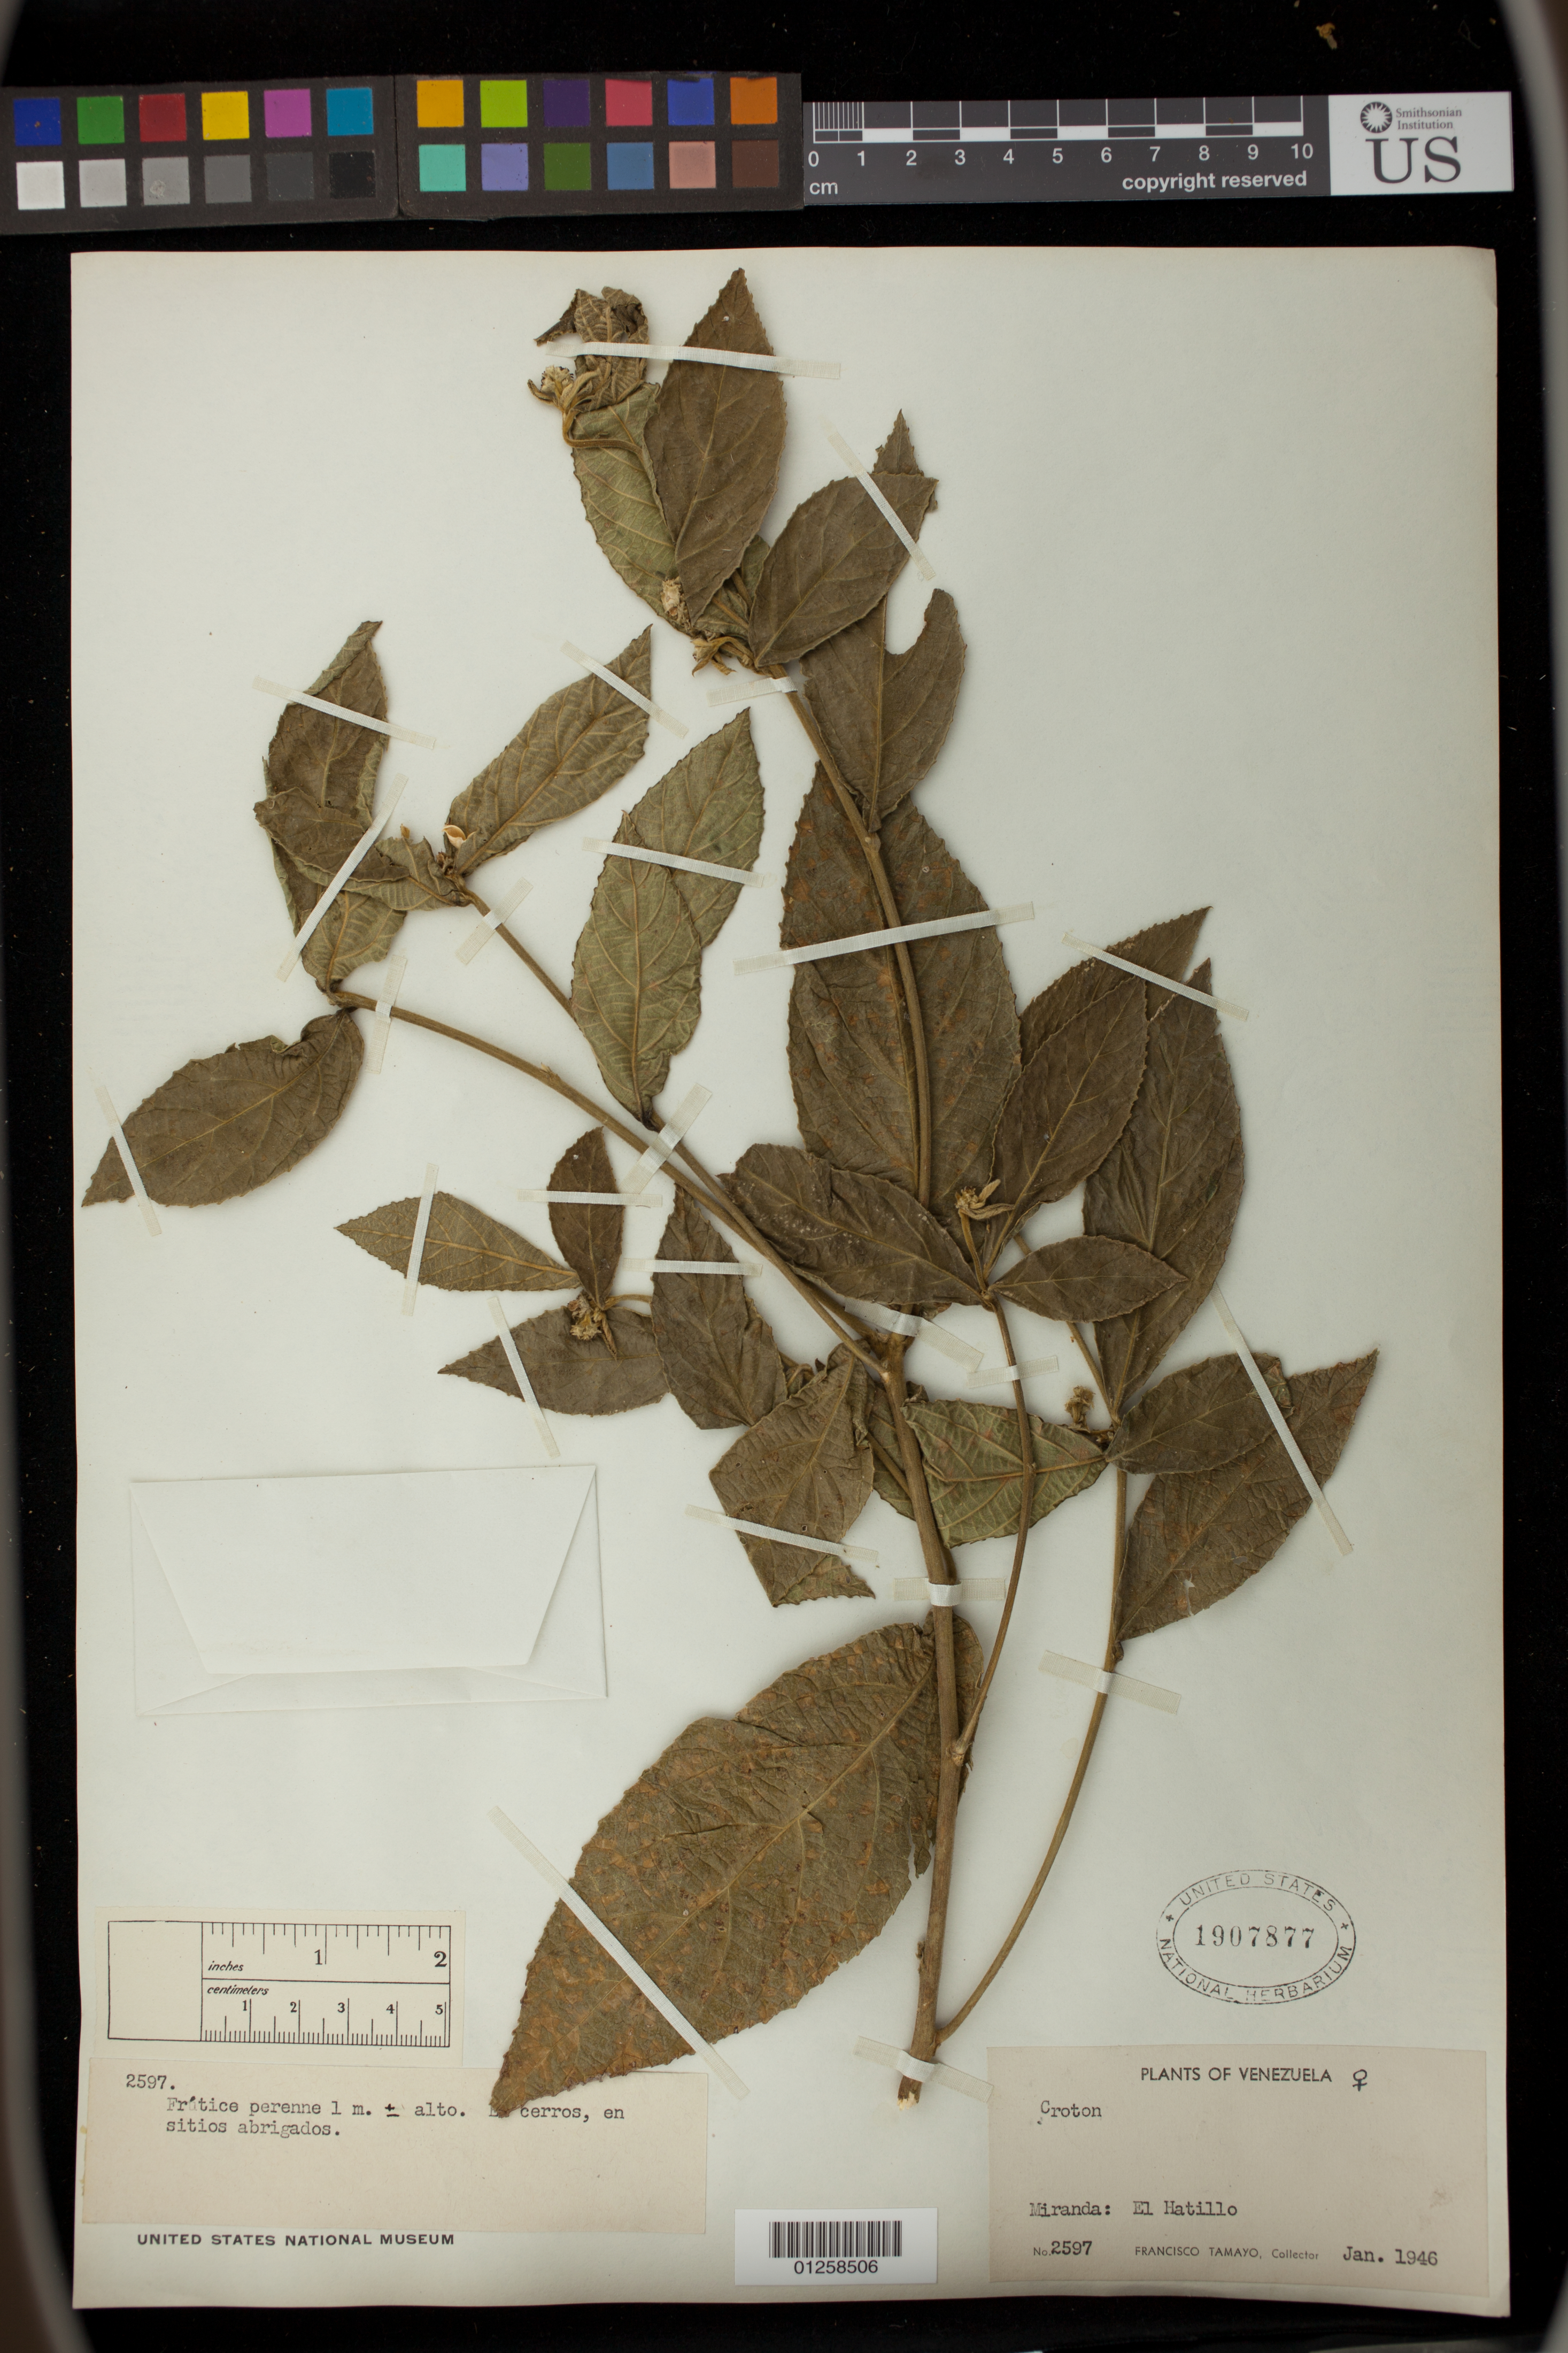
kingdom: Plantae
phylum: Tracheophyta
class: Magnoliopsida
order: Malpighiales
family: Euphorbiaceae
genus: Bernardia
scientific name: Bernardia sp.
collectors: F. Tamayo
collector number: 2597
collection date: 1946-01-01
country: Venezuela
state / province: Miranda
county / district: El Hatillo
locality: El Hatillo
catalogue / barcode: US 1907877